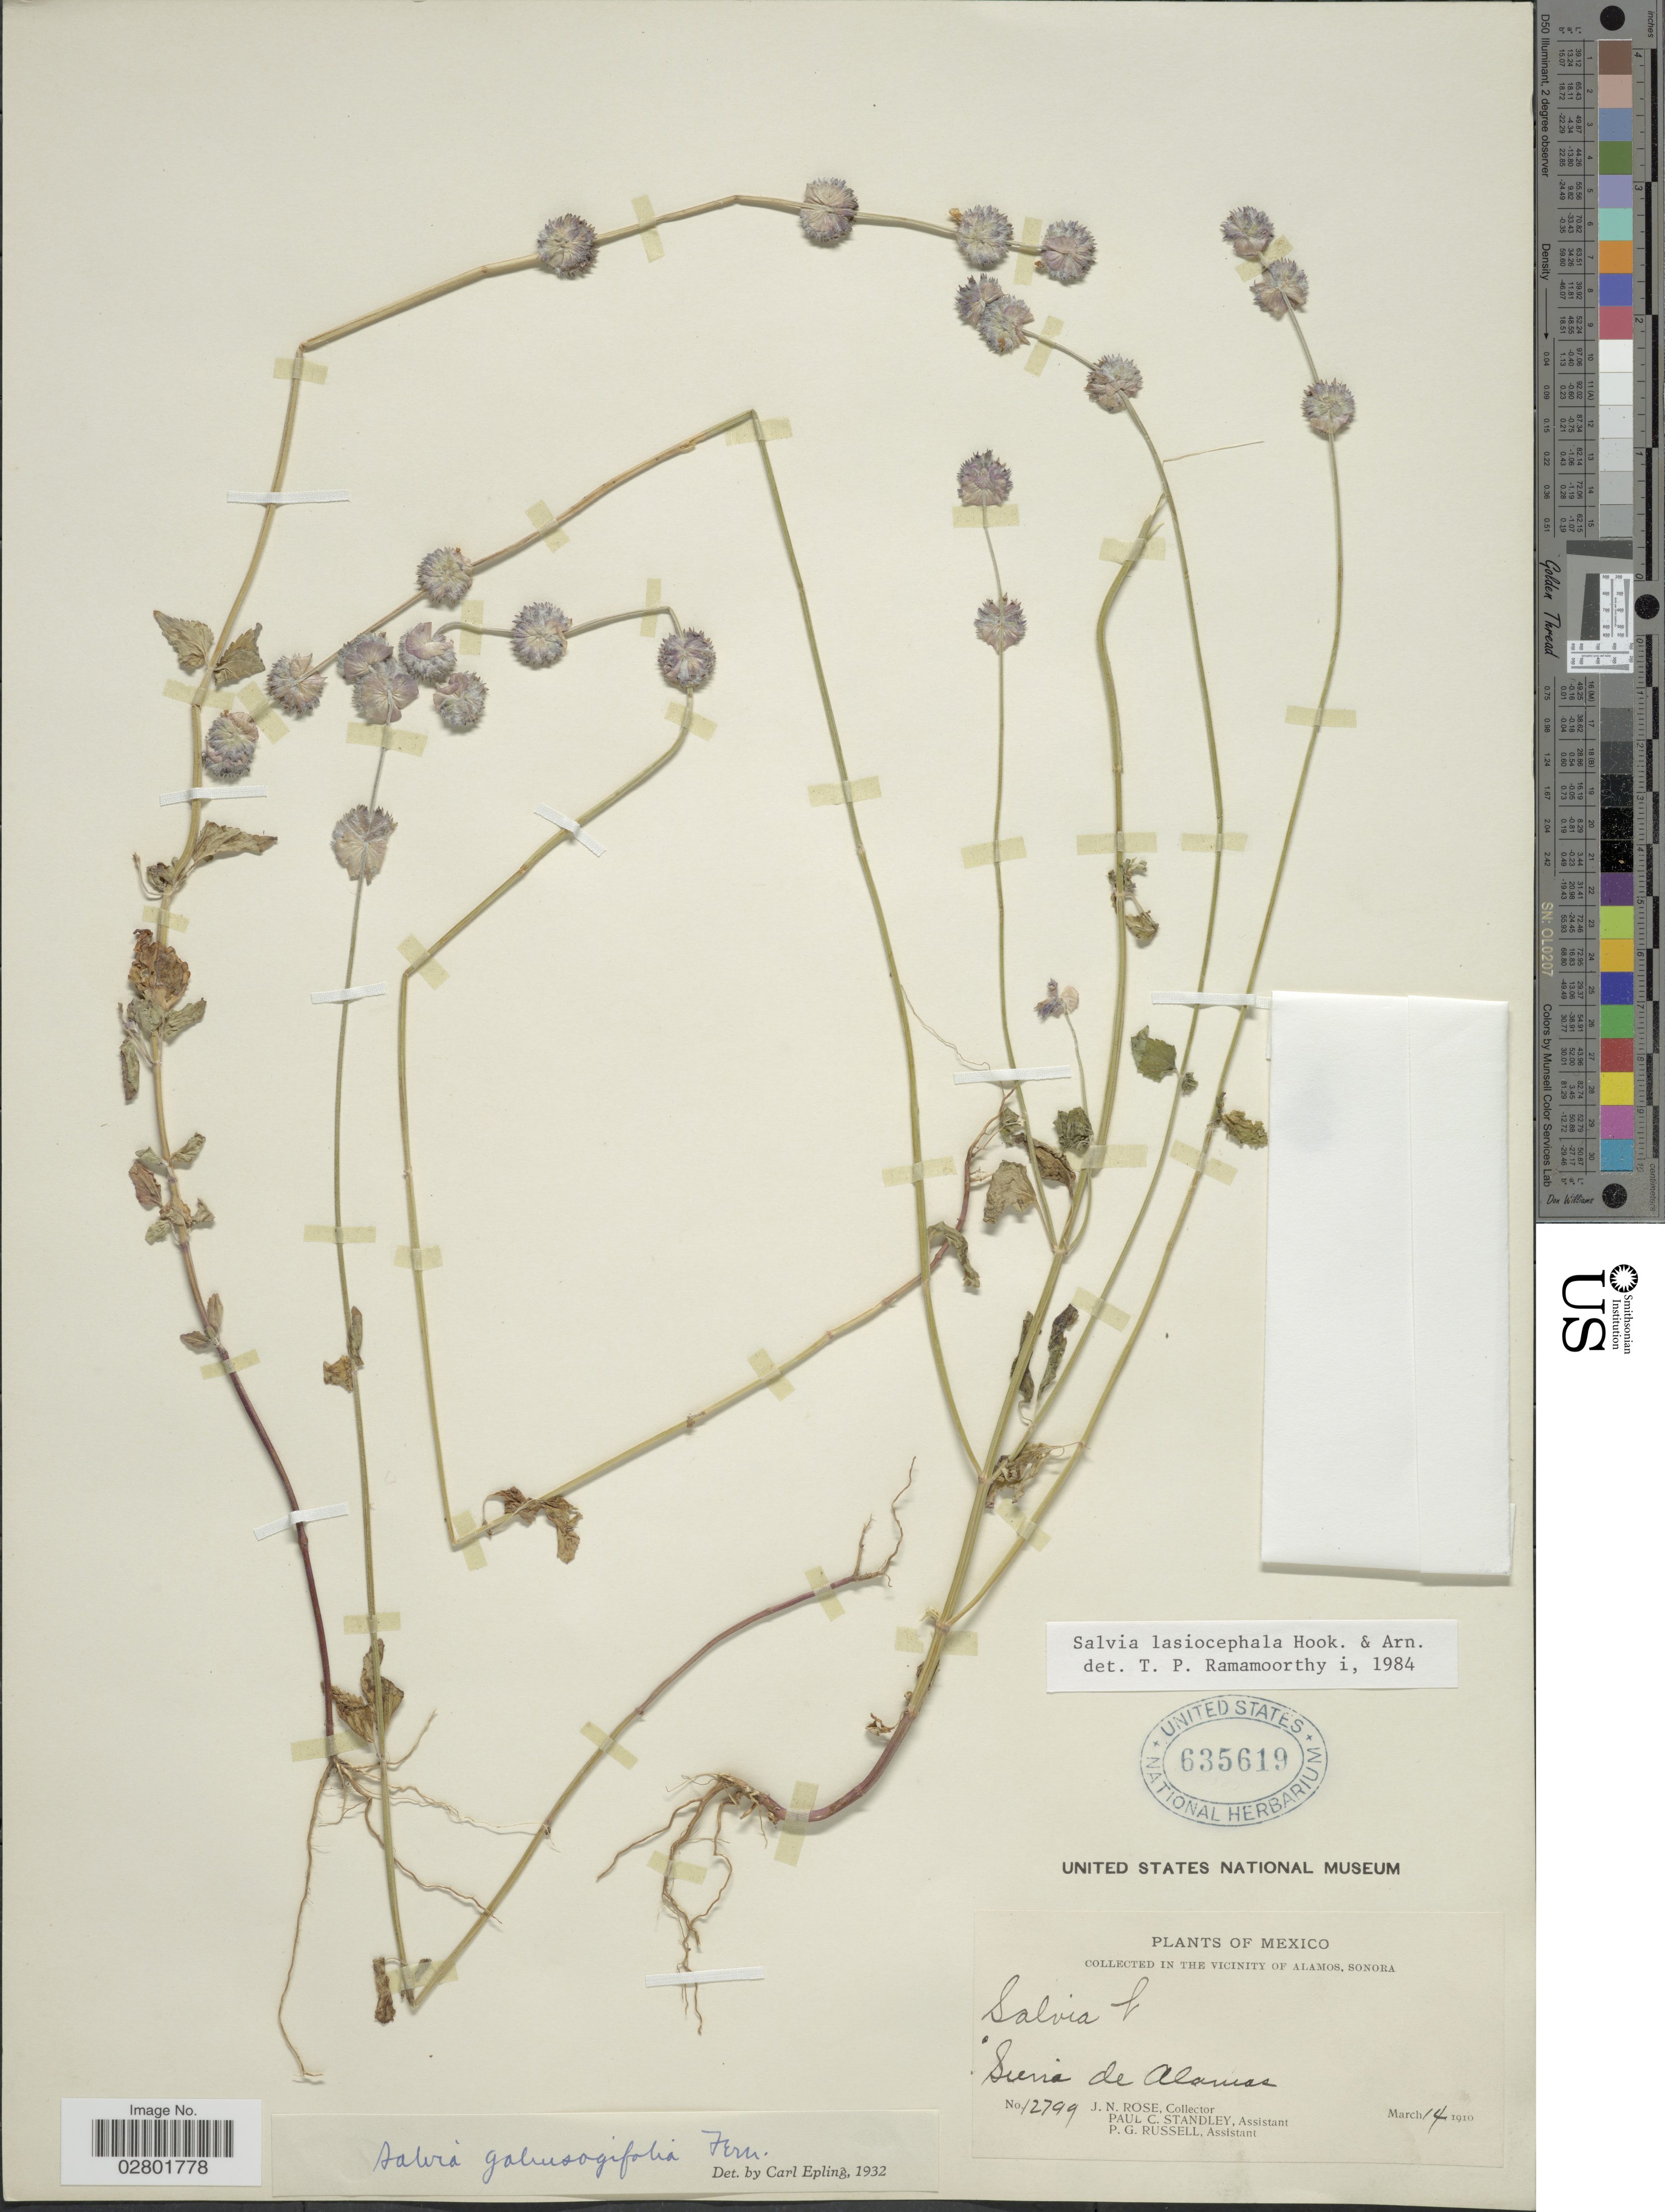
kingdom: Plantae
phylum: Tracheophyta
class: Magnoliopsida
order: Lamiales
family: Lamiaceae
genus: Salvia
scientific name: Salvia lasiocephala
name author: Hook. & Arn.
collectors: J. N. Rose, P. C. Standley & P. G. Russell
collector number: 12799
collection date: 1910-03-14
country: Mexico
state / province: Sonora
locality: In the vicinity of Alamos, Sierra de Alamos.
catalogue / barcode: US 635619